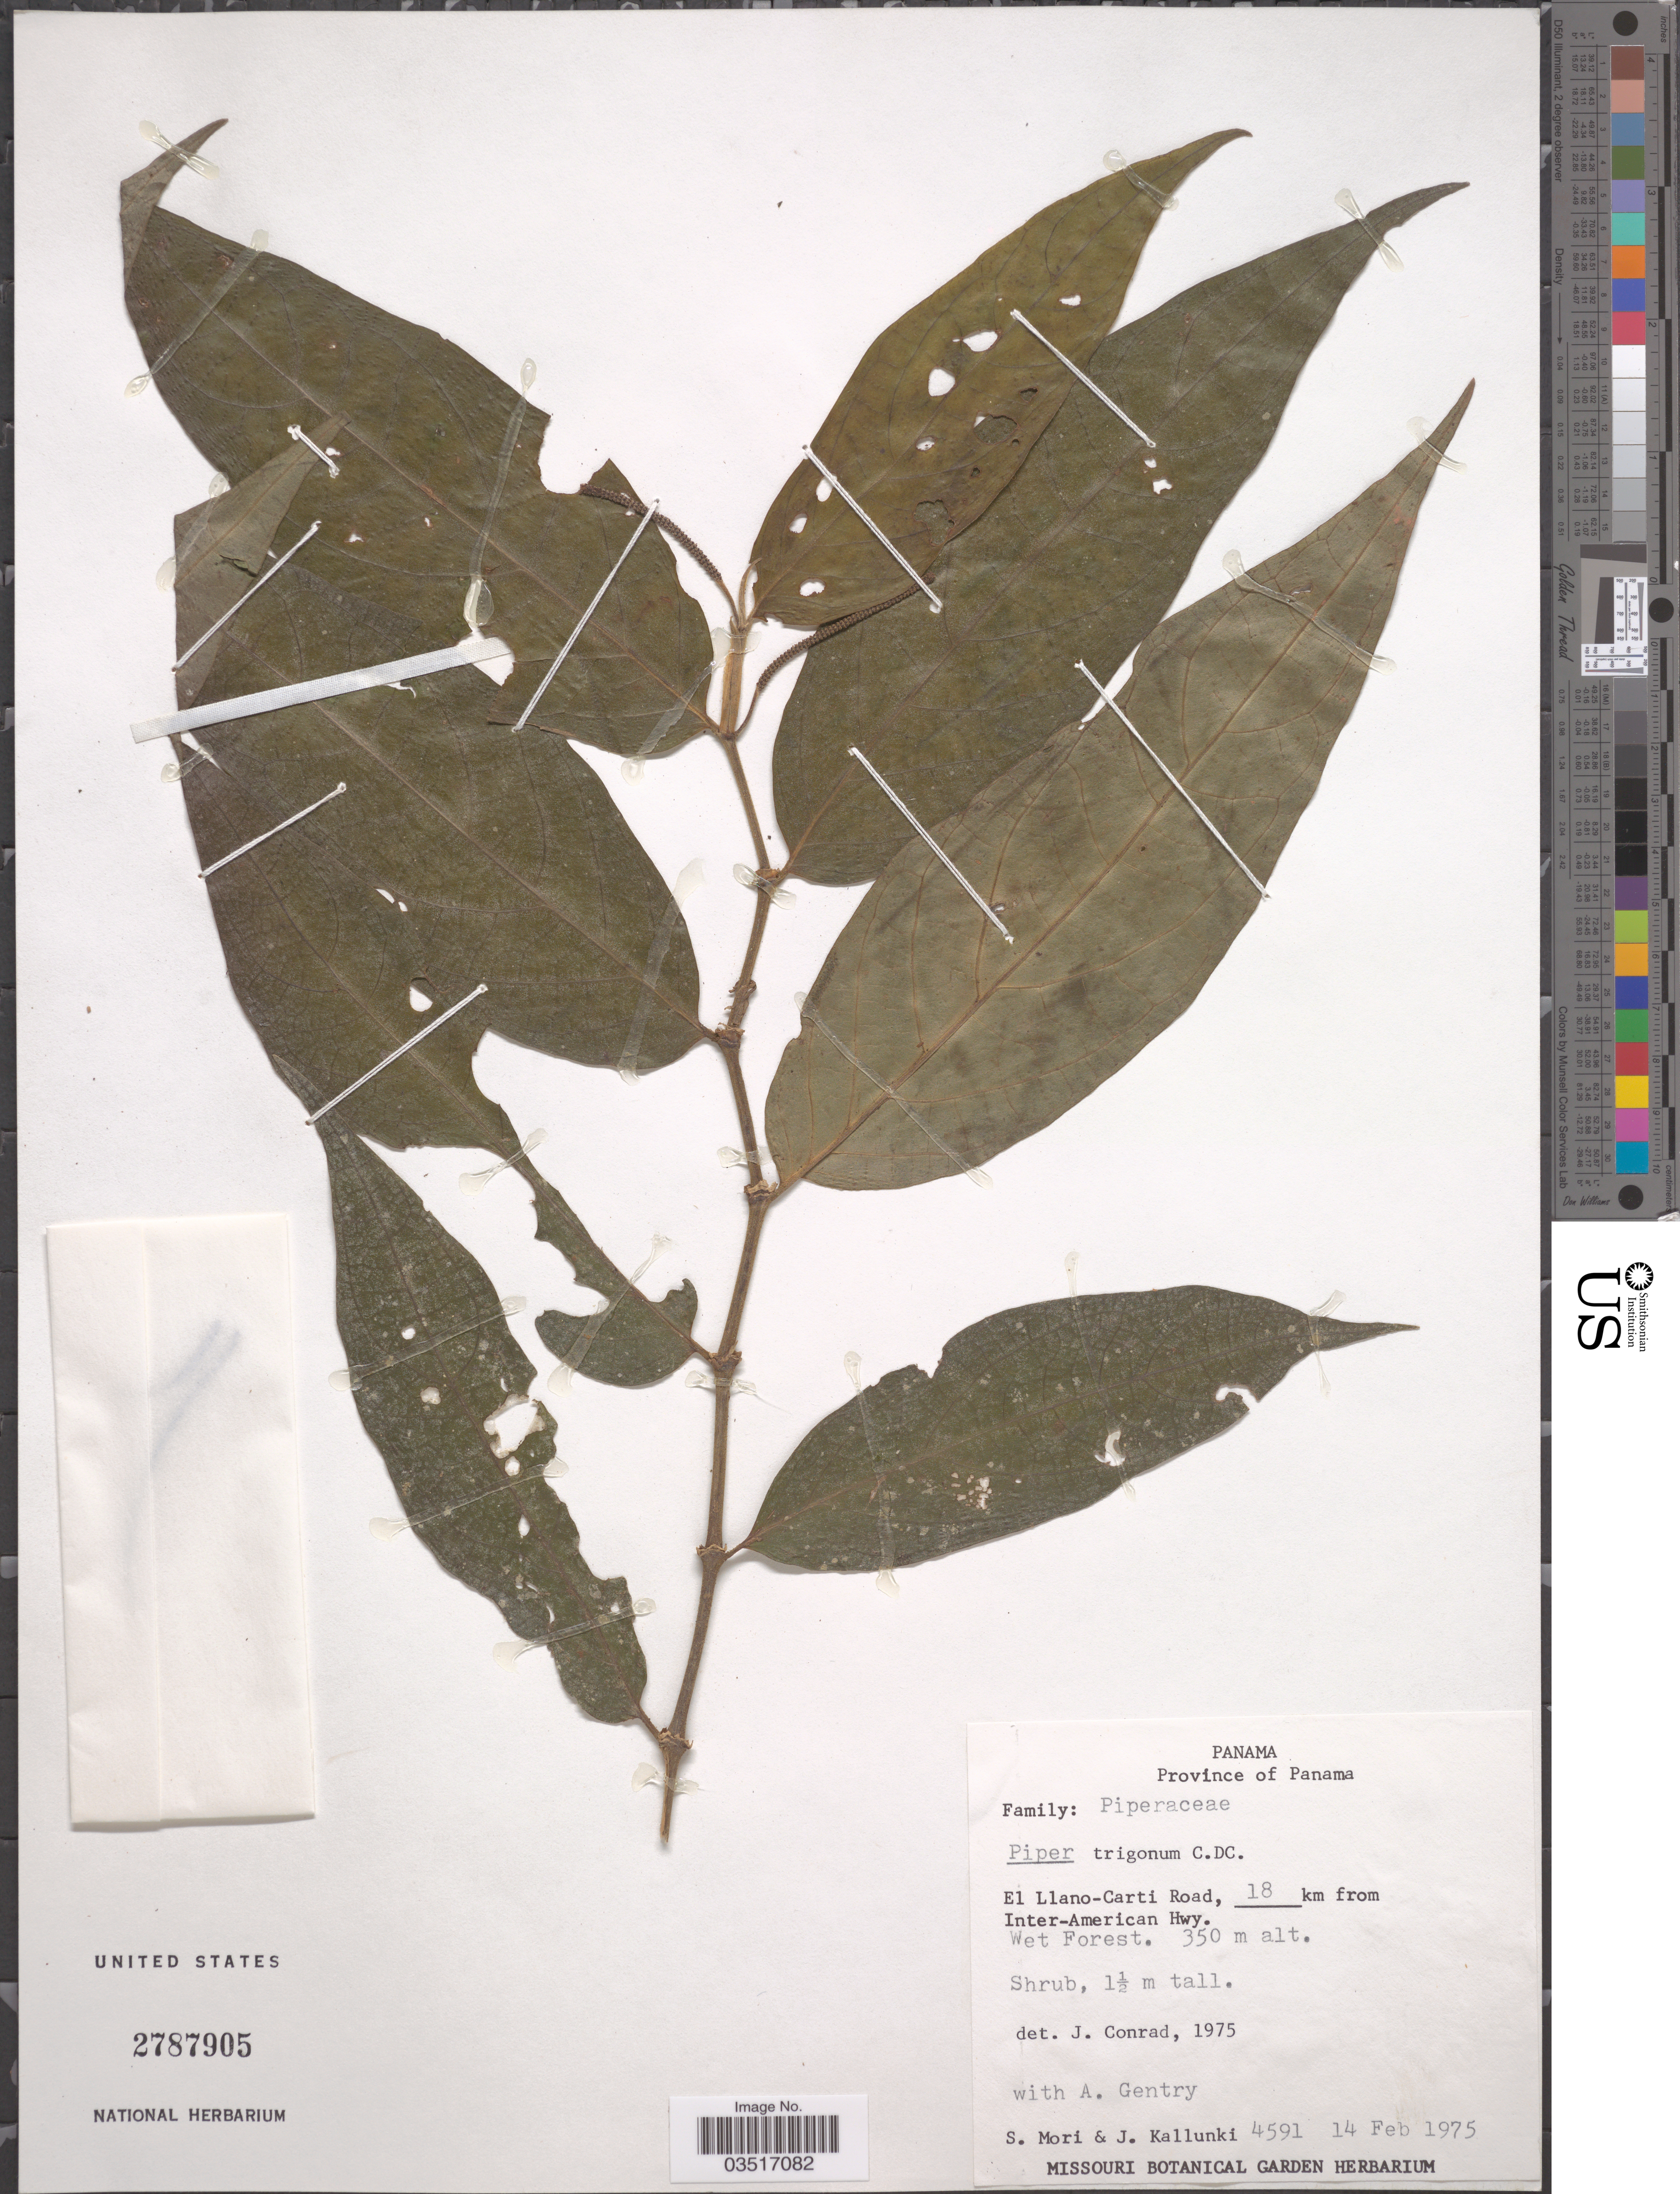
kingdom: Plantae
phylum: Tracheophyta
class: Magnoliopsida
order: Piperales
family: Piperaceae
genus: Piper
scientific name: Piper trigonum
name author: C. DC.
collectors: S. Mori & J. Kallunki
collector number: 4591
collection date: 1975-02-14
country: Panama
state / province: Panamá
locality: El Llano- Carti Road, 18 km from Inter-American Hwy.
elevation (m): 350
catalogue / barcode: US 2787905